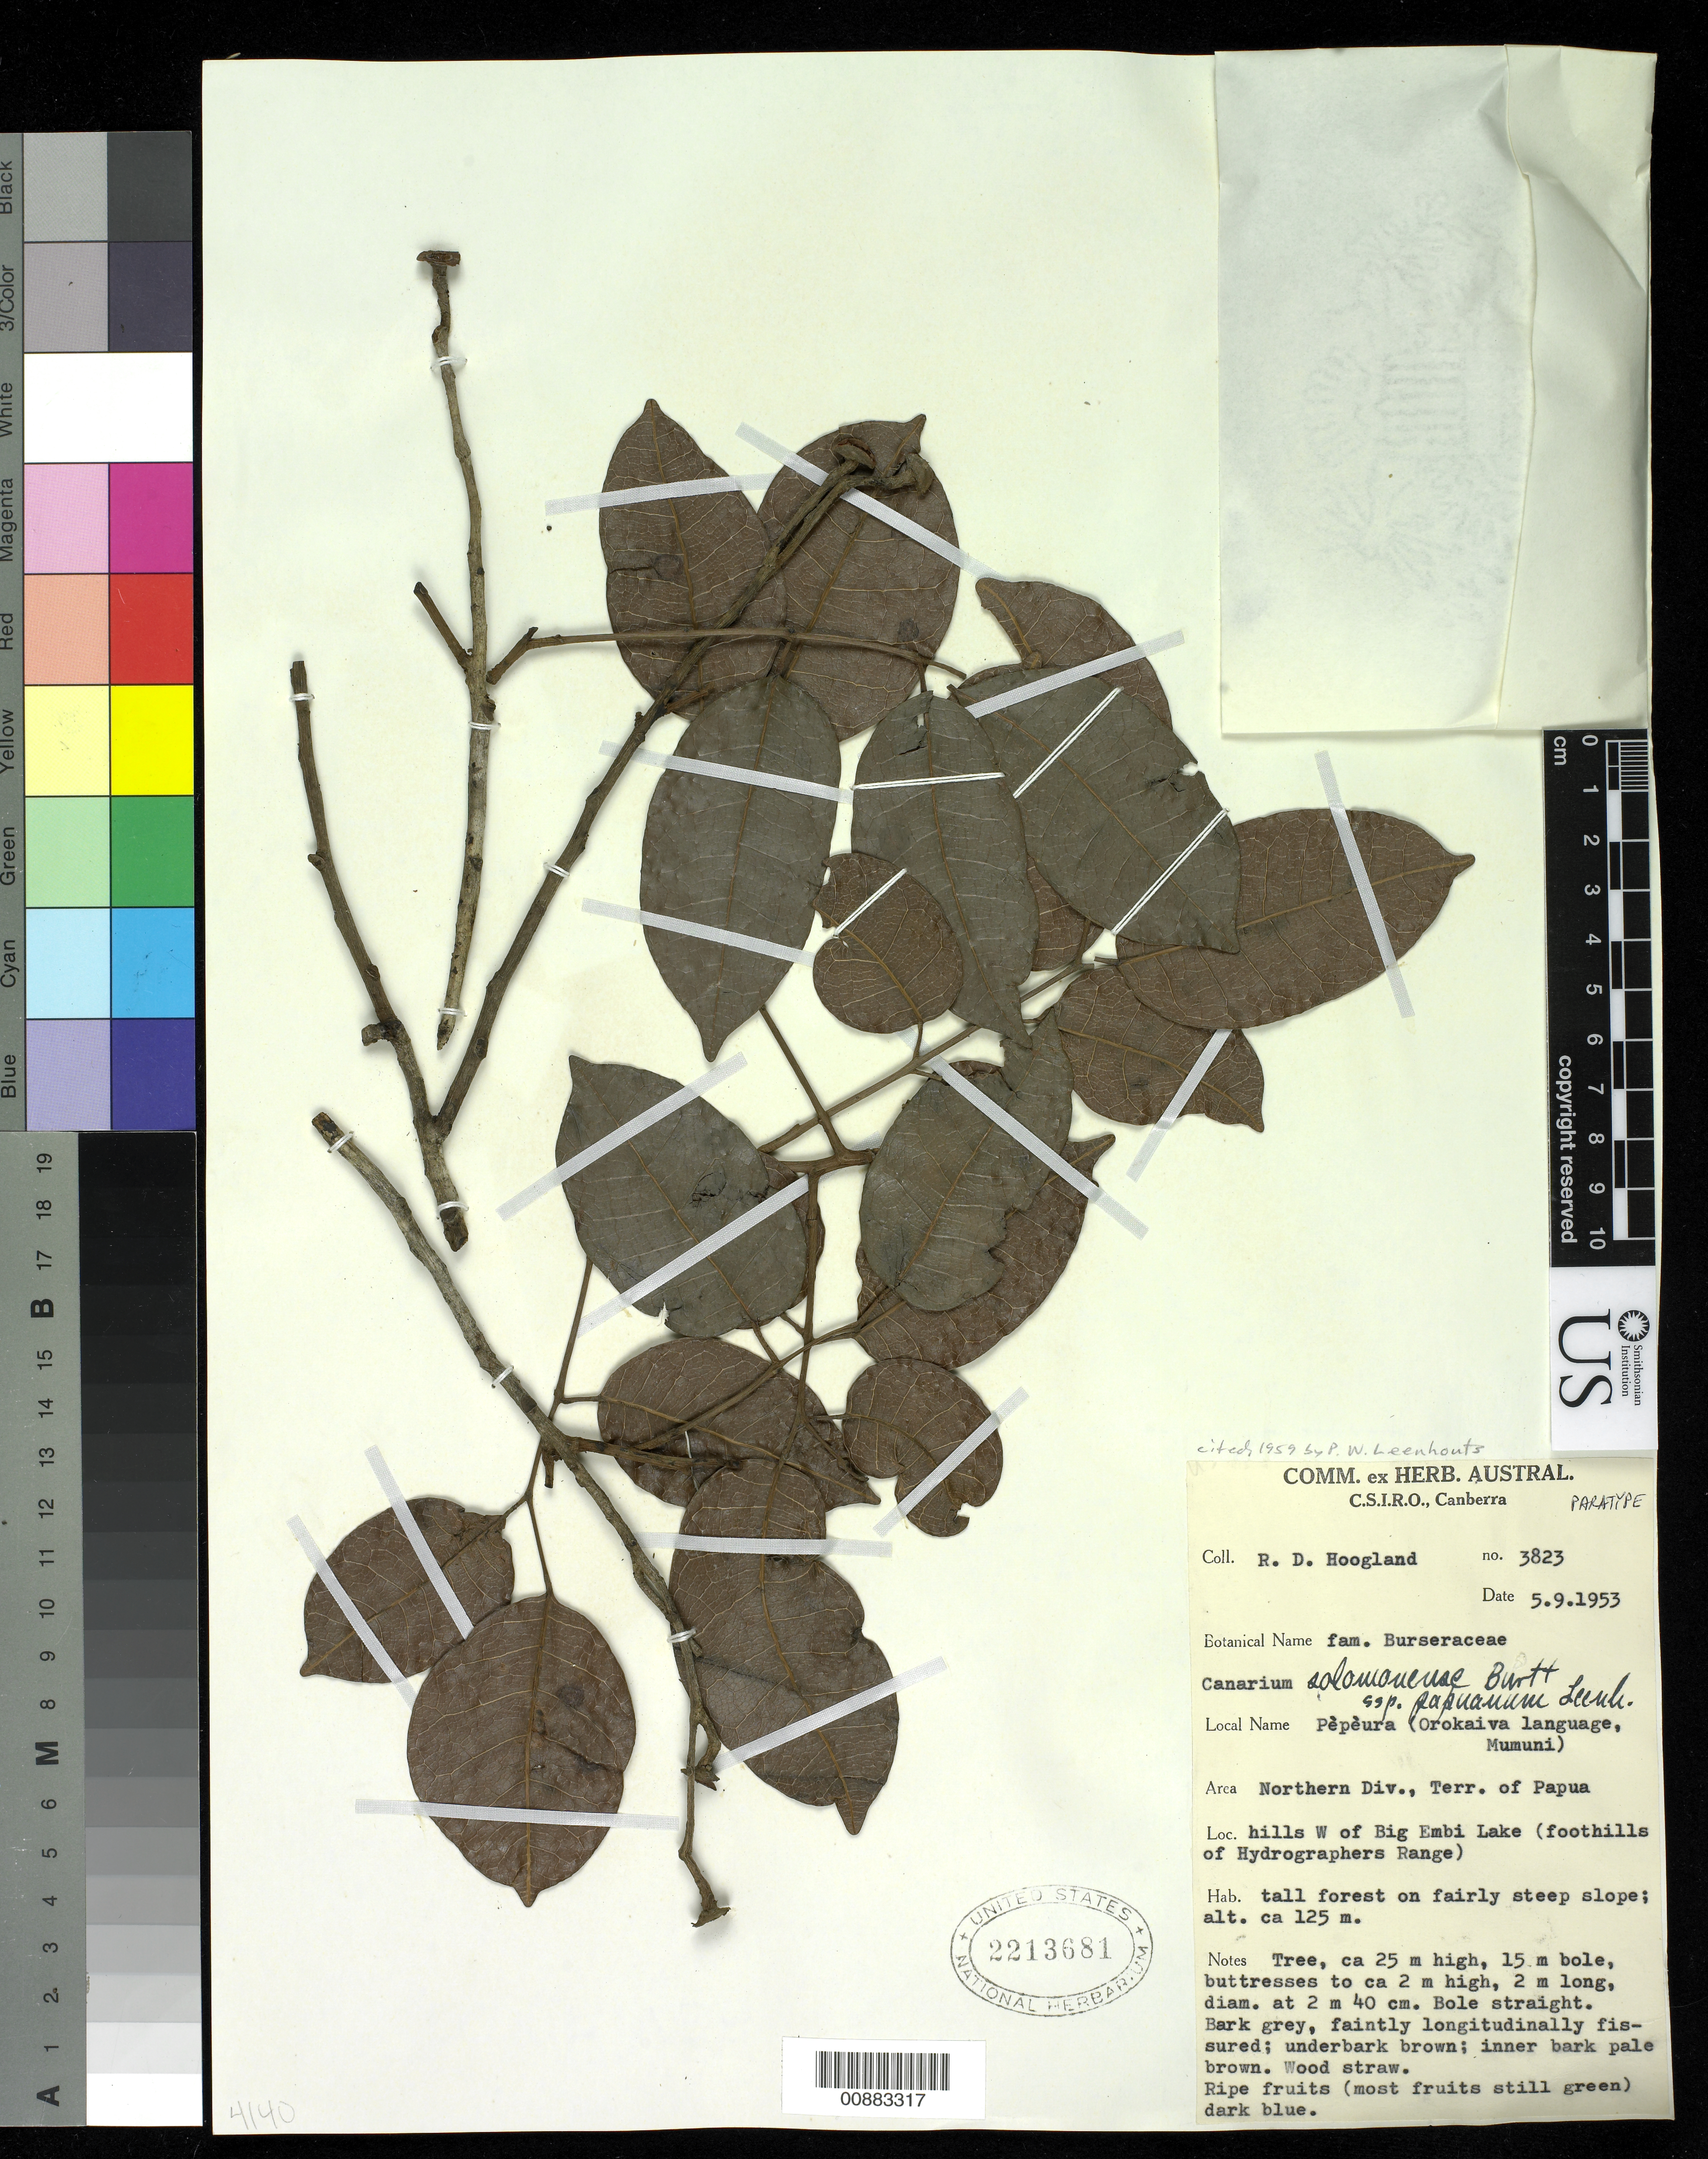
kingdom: Plantae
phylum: Tracheophyta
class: Magnoliopsida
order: Sapindales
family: Burseraceae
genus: Canarium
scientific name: Canarium salomonense subsp. papuanum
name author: Leenh.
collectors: R. D. Hoogland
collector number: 3823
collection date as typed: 09 May 1953 or 05 Sep 1953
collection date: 1953-05-09 or 1953-09-05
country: Papua New Guinea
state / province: Northern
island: New Guinea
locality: Hills W. of Big Embi Lake (foothills of Hydrographers Range.)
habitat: Tall forest on fairly steep slope.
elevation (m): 125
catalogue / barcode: US 2213681